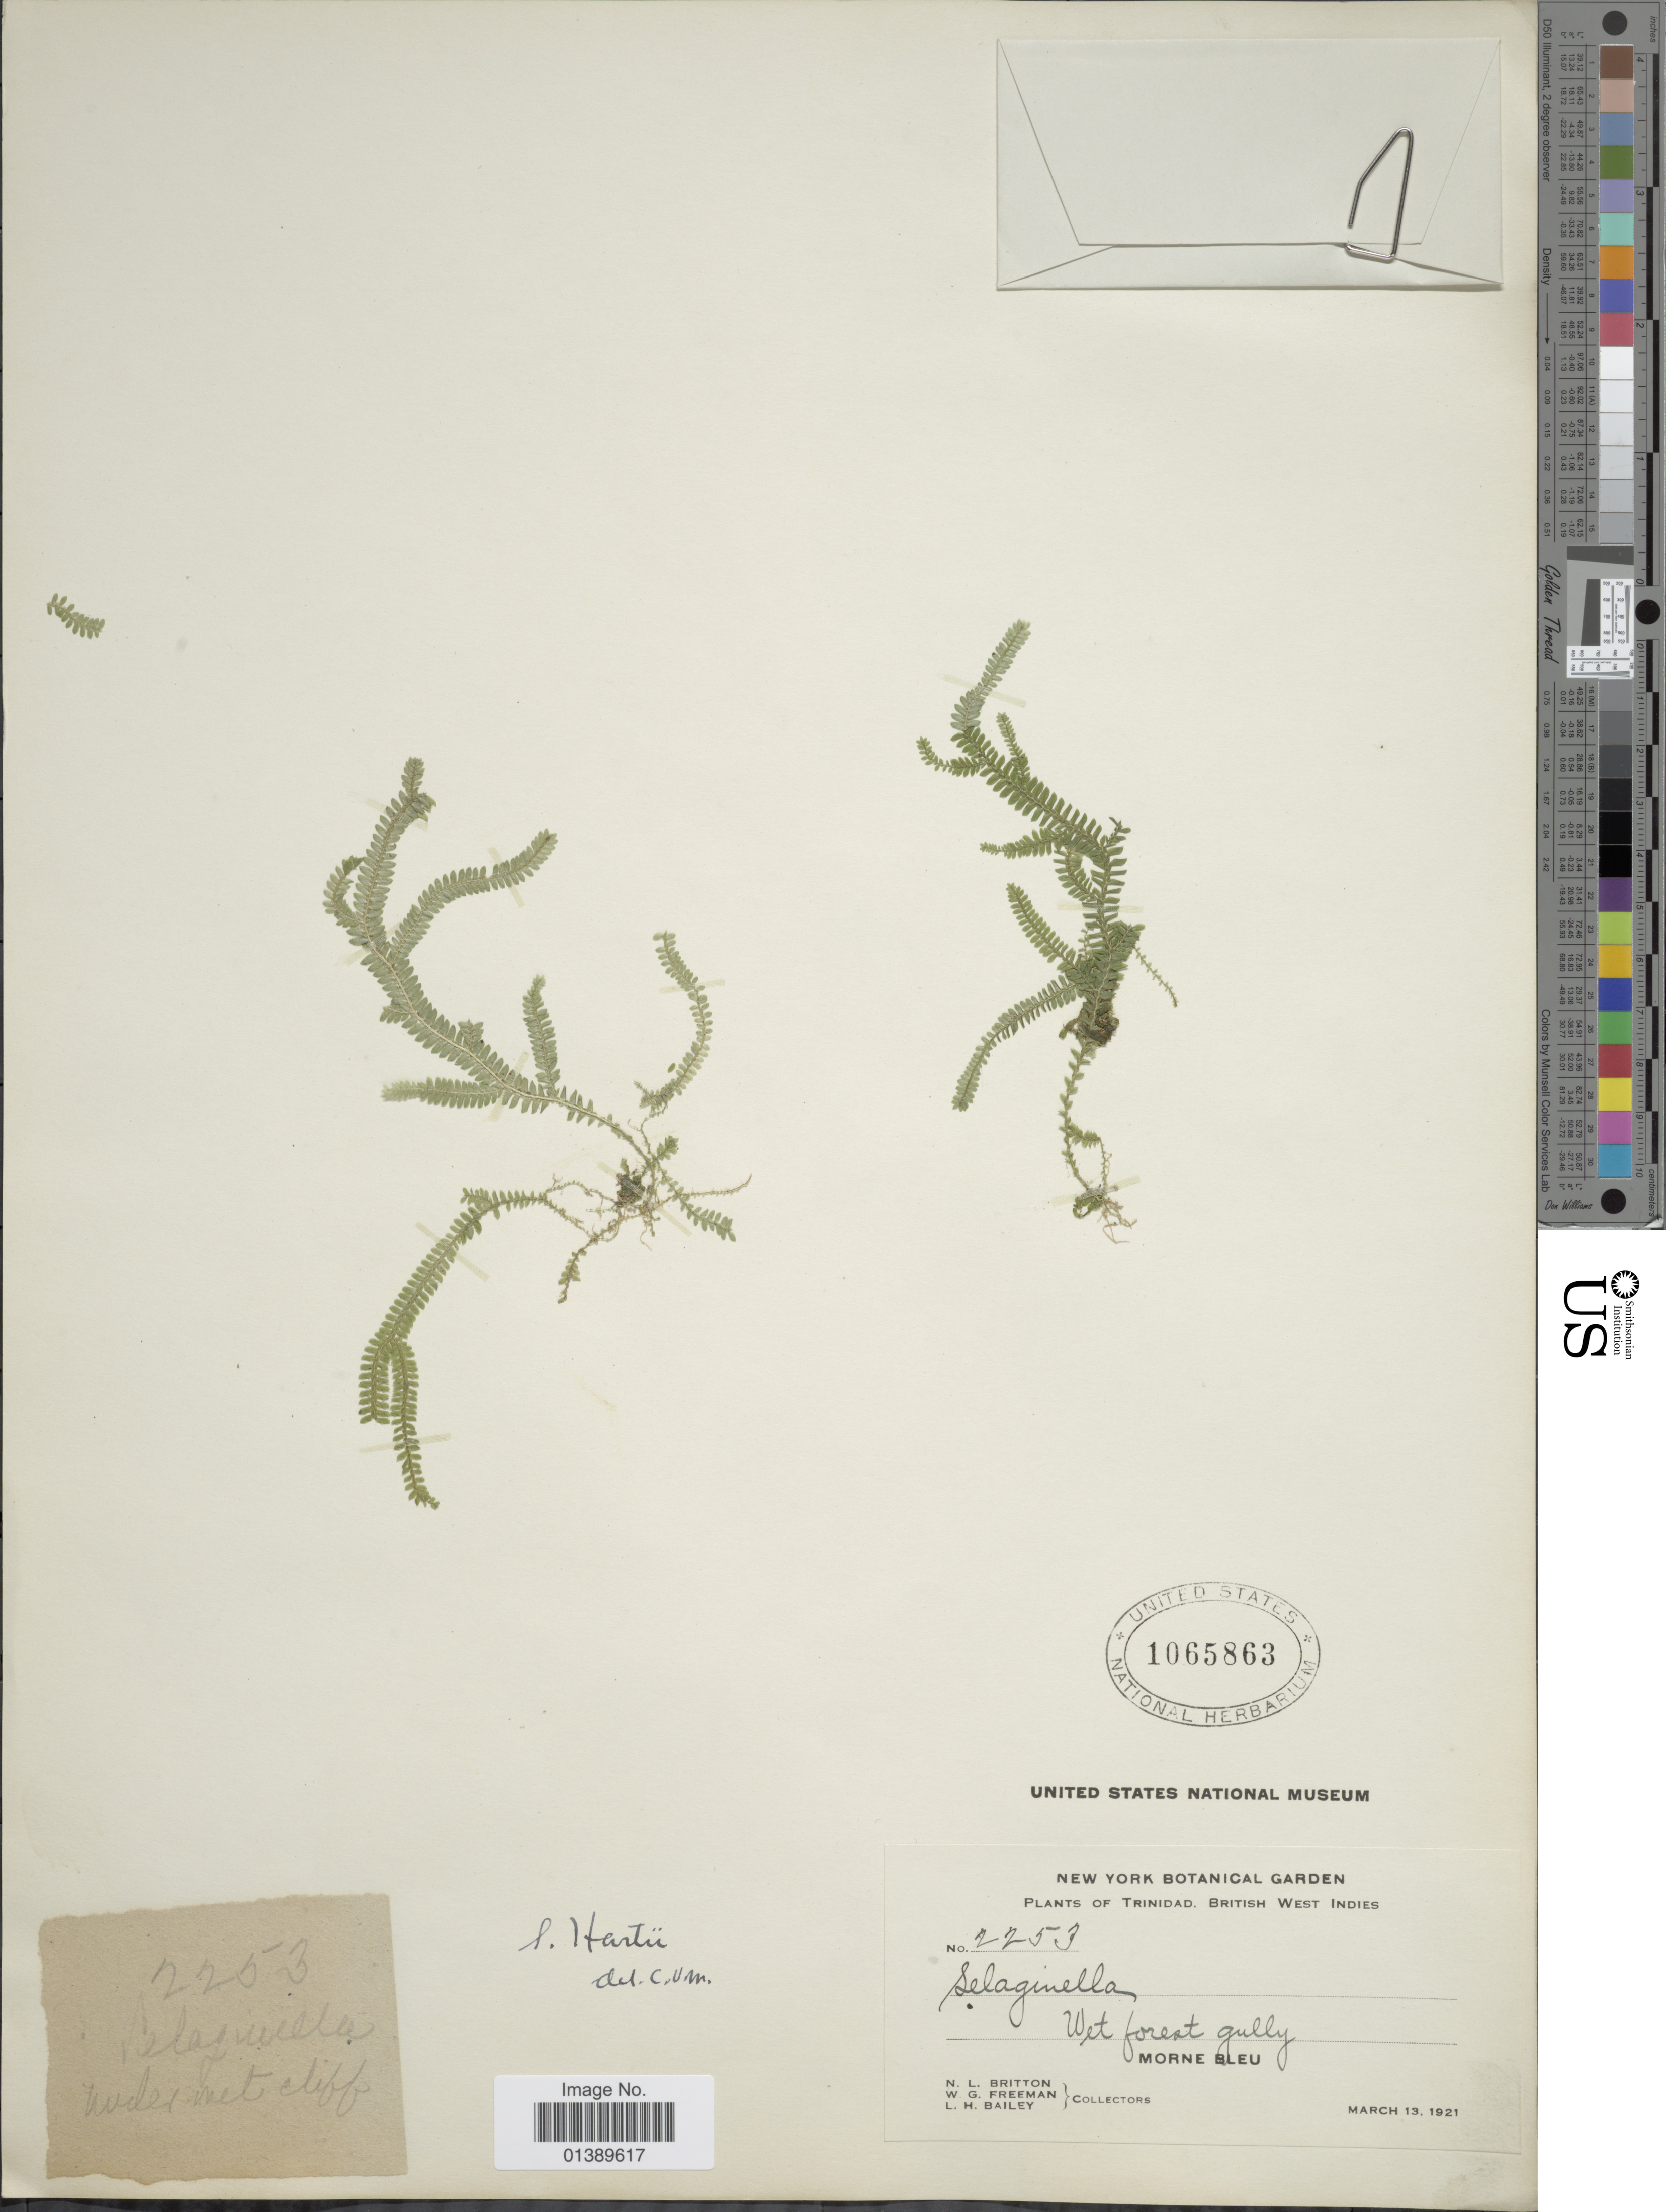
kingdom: Plantae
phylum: Tracheophyta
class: Lycopodiopsida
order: Selaginellales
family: Selaginellaceae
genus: Selaginella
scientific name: Selaginella hartii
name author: Hieron.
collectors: N. Britton, W. Freeman & L. H. Bailey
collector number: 2253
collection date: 1921-03-13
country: Trinidad and Tobago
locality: Trinidad. british West Indies, Morne Bleu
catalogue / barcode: US 1065863